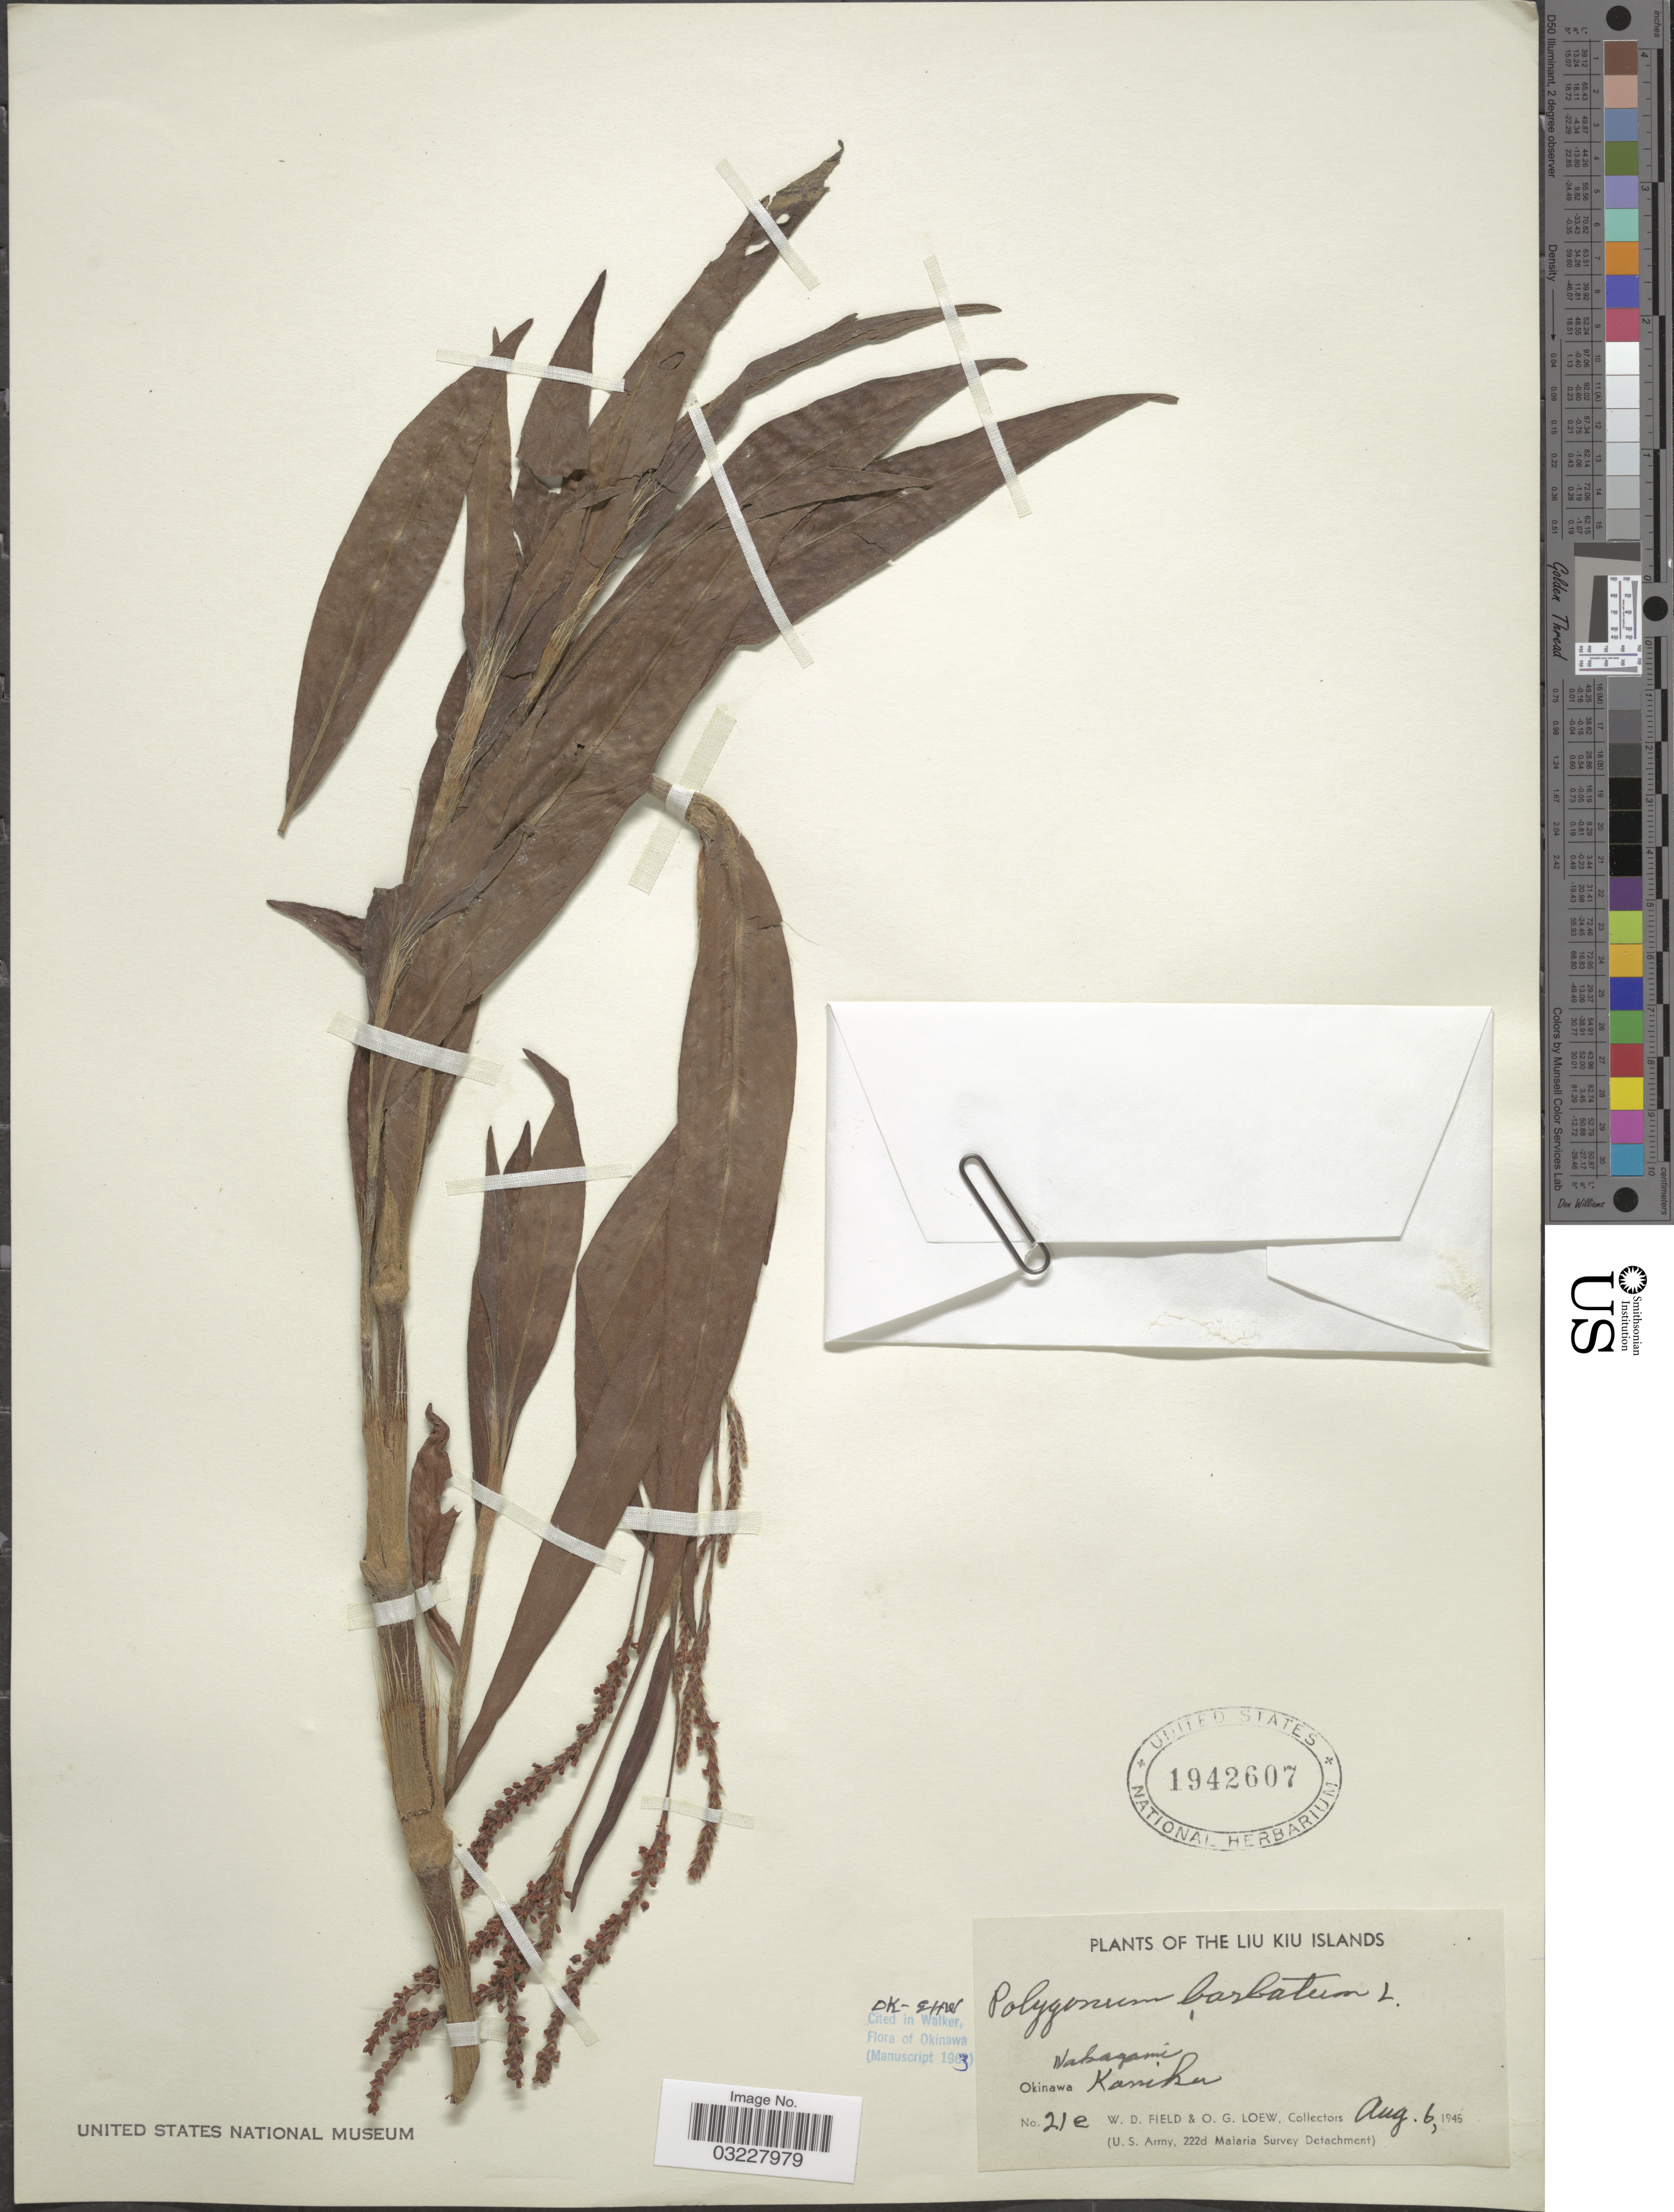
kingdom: Plantae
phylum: Tracheophyta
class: Magnoliopsida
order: Caryophyllales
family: Polygonaceae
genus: Polygonum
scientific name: Polygonum barbatum var. barbatum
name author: L.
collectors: W. D. Field & O. G. Loew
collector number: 21e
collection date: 1945-08-06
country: Japan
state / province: Okinawa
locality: The Liu Kiu Islands. Nakagami. Okinawa Kaniku.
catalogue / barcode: US 1942607